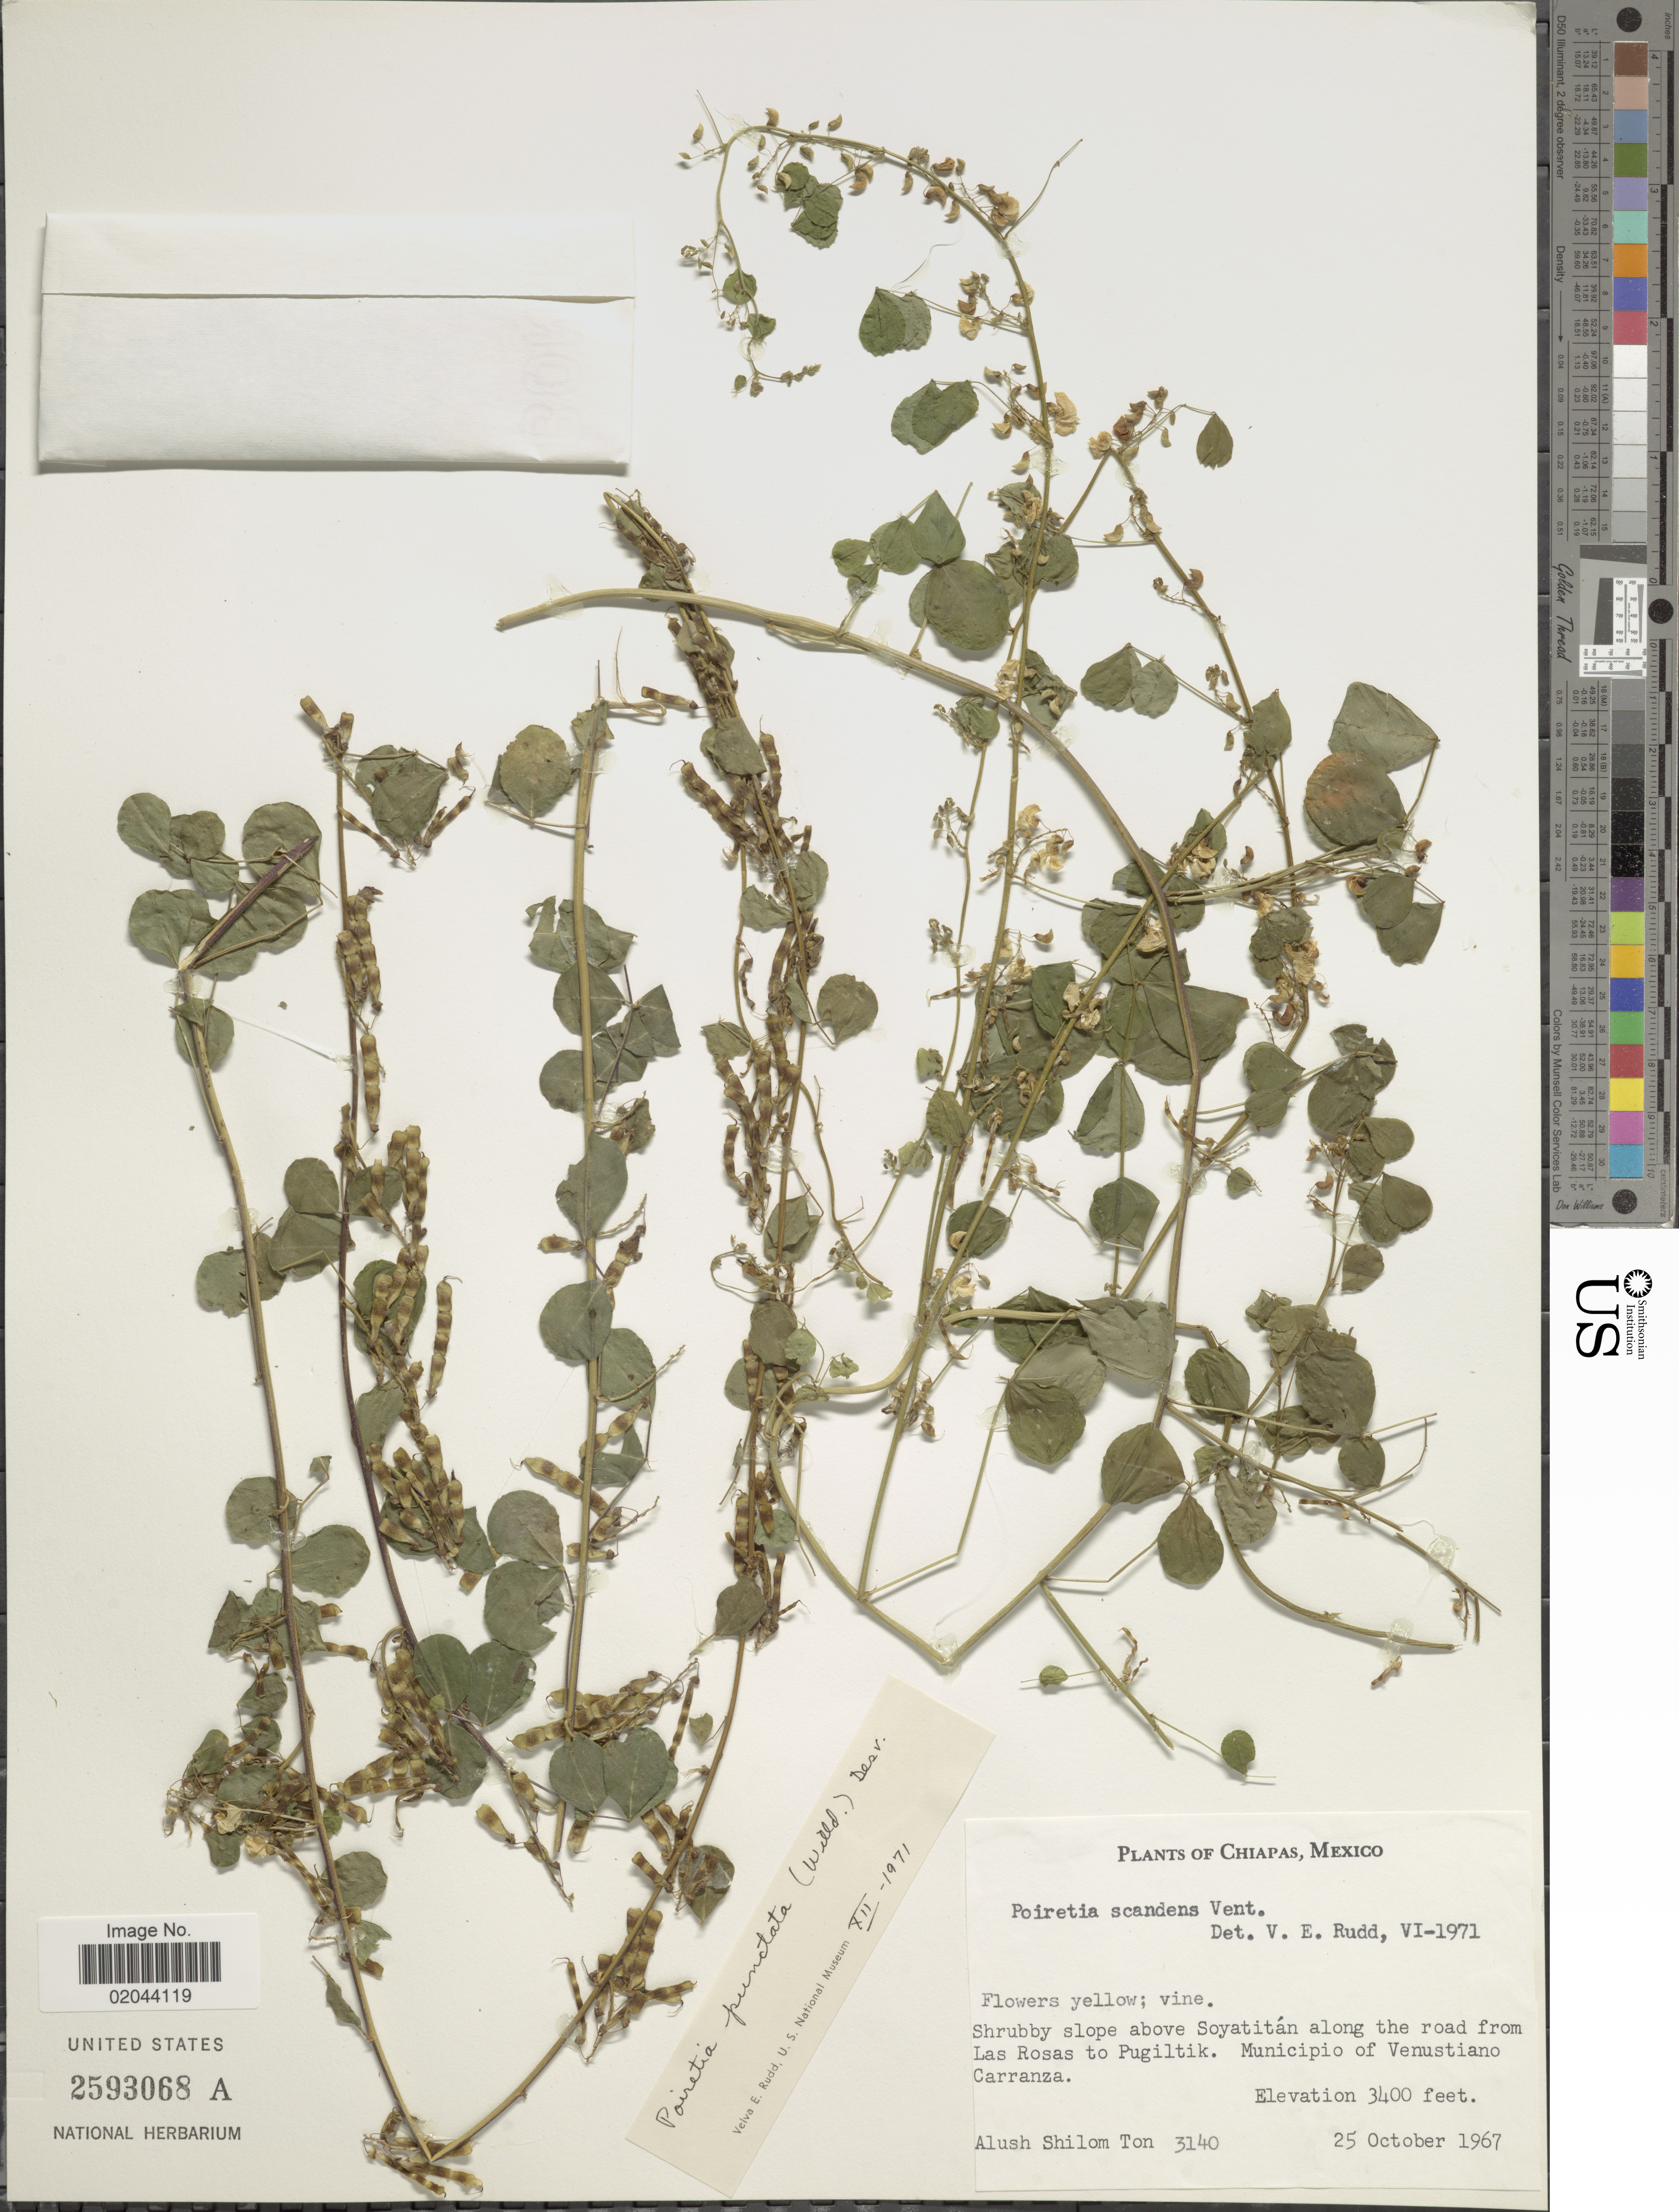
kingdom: Plantae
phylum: Tracheophyta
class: Magnoliopsida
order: Fabales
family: Fabaceae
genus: Poiretia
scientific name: Poiretia scandens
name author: Vent.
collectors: A. M. Ton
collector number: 3140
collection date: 1967-10-25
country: Mexico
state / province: Chiapas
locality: above Soyatitán along the road from Las Rosas to Pugiltik. Municipio of Venustiano Carranza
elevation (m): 1036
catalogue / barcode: US 2593068A